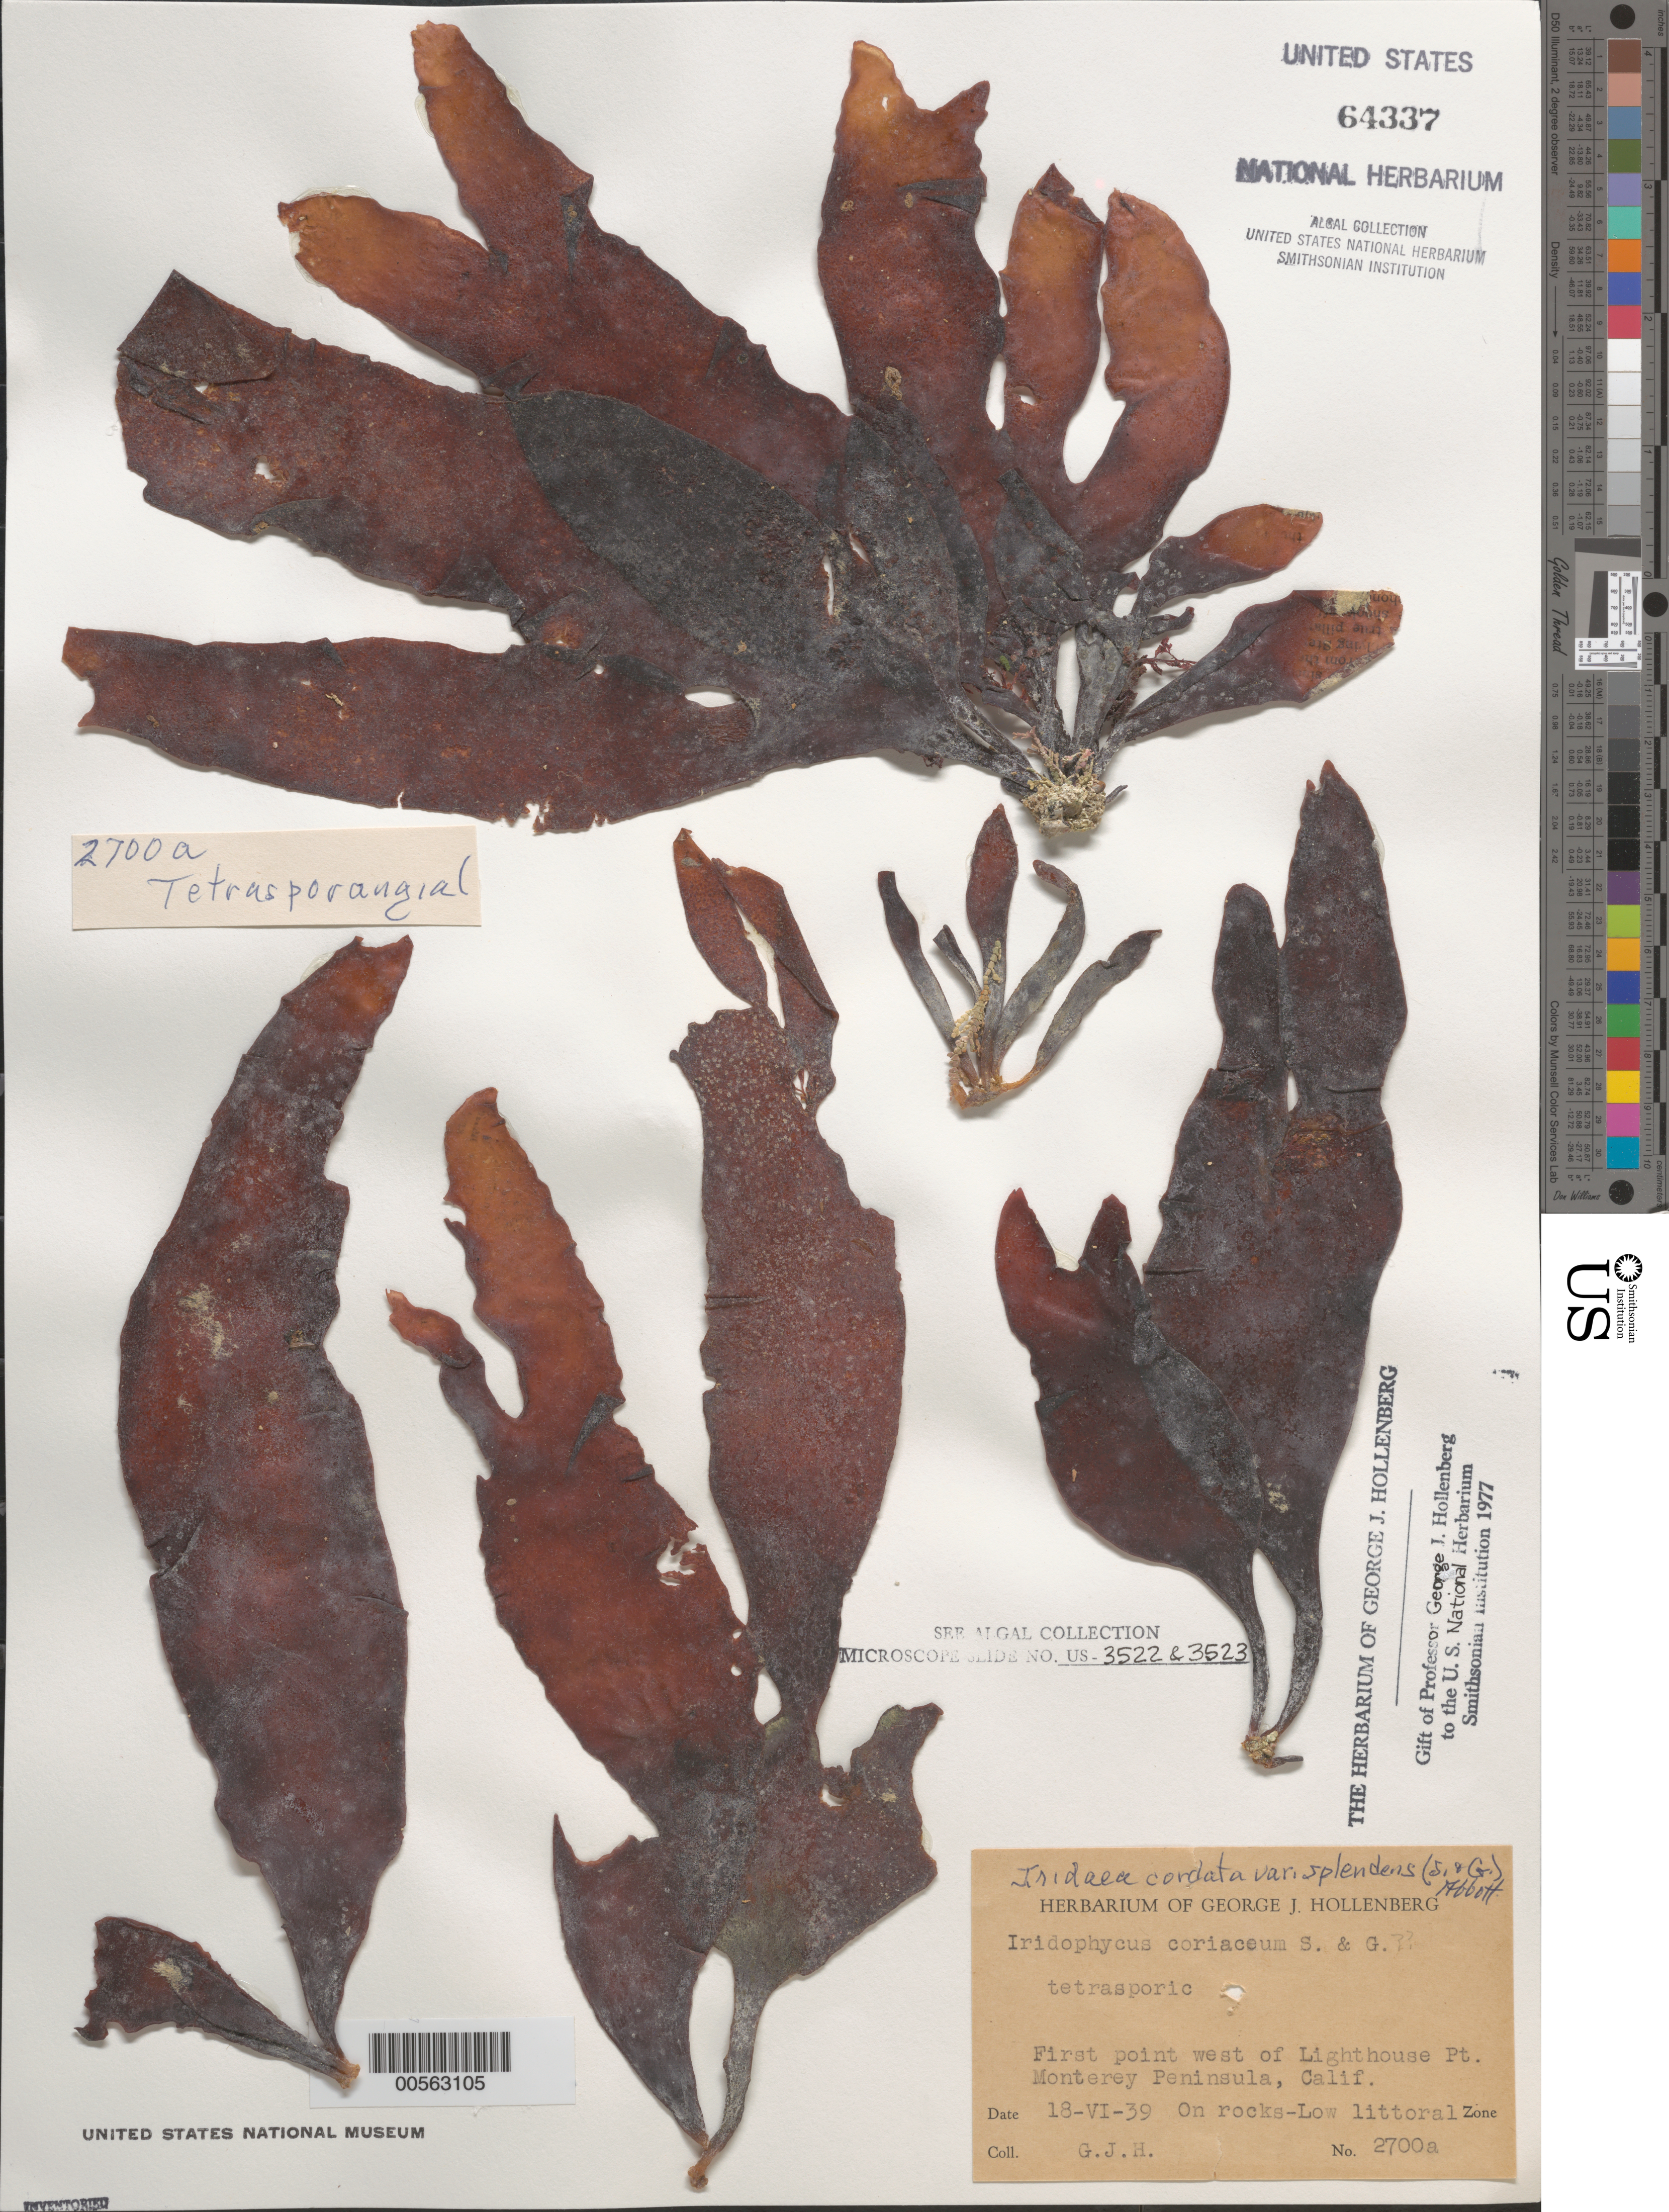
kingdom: Plantae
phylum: Rhodophyta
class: Florideophyceae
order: Gigartinales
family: Gigartinaceae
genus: Iridaea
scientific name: Iridaea cordata var. splendens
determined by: Hollenberg, George J.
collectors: G. Hollenberg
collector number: GJH 2700a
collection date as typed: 18 Jun 1939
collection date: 1939-06-18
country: United States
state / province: California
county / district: Monterey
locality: Monterey Peninsula, first point west of Lighthouse Point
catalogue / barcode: US 64337